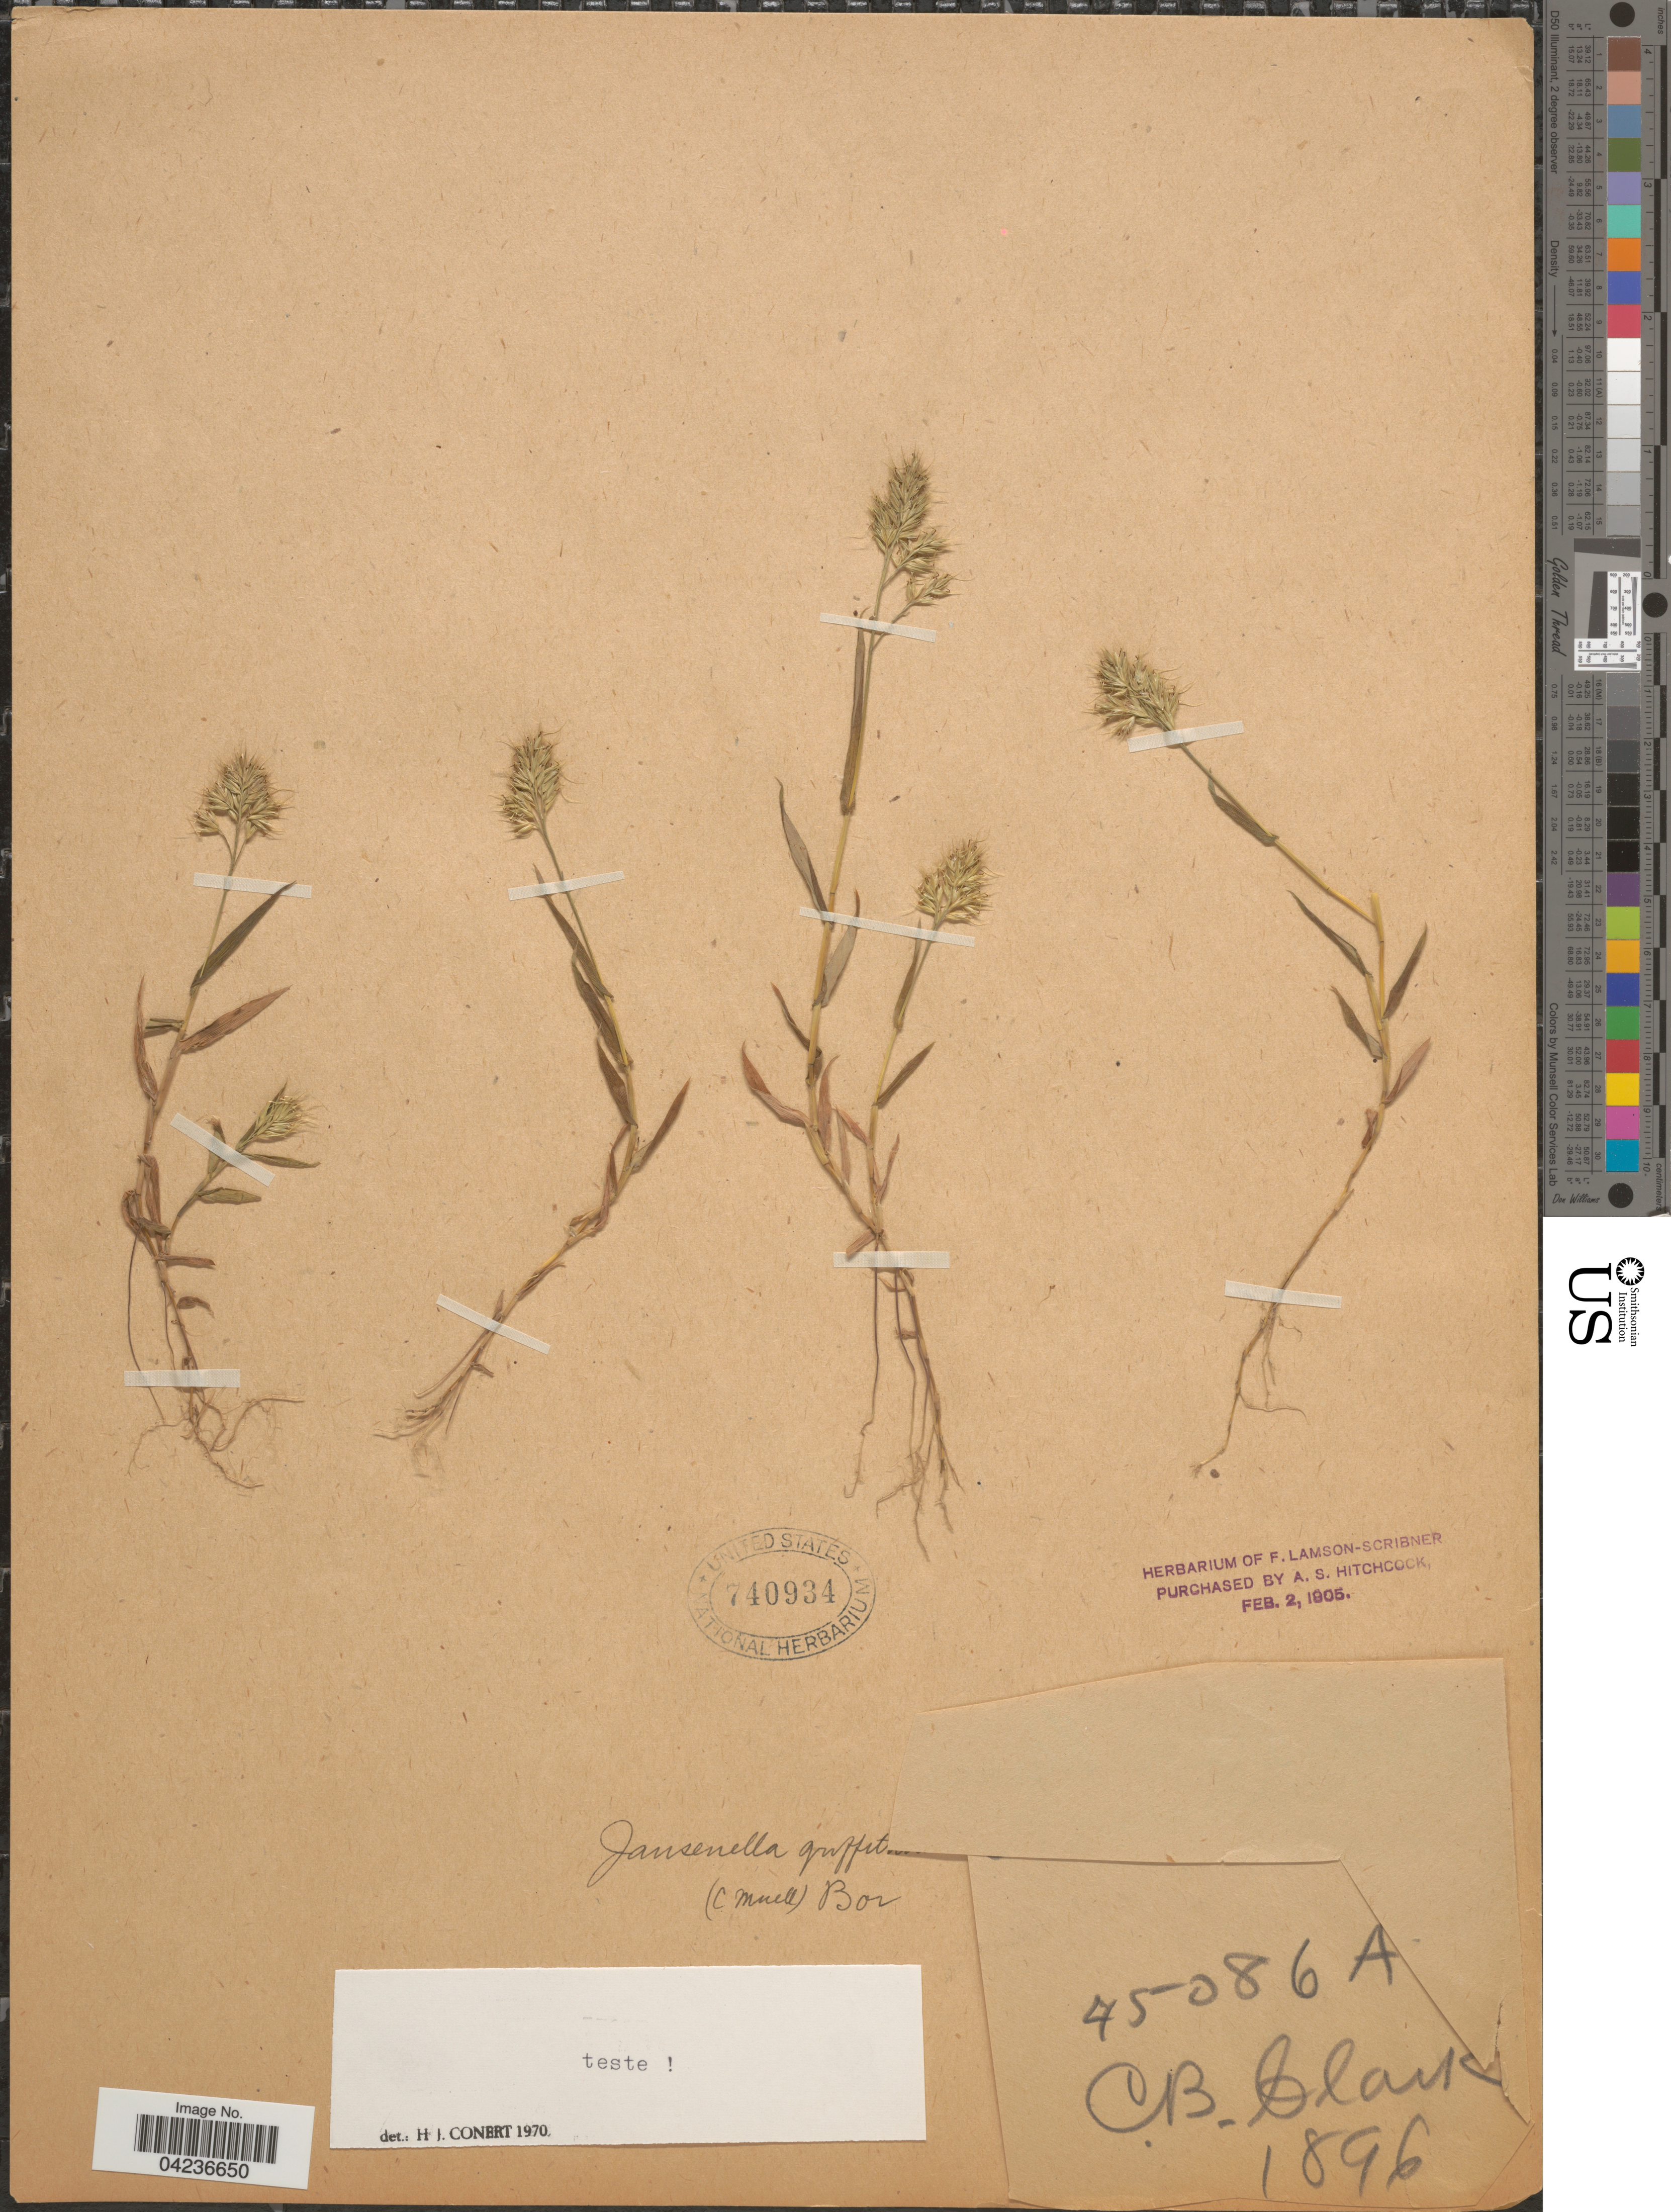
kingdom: Plantae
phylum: Tracheophyta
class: Liliopsida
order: Poales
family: Poaceae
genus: Jansenella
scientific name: Jansenella griffithiana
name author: (Müll. Stuttg.) Bor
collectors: C. B. Clarke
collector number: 45086A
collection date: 1896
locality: Label without locality data (but Clarke collected in India in 1896)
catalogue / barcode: US 740934